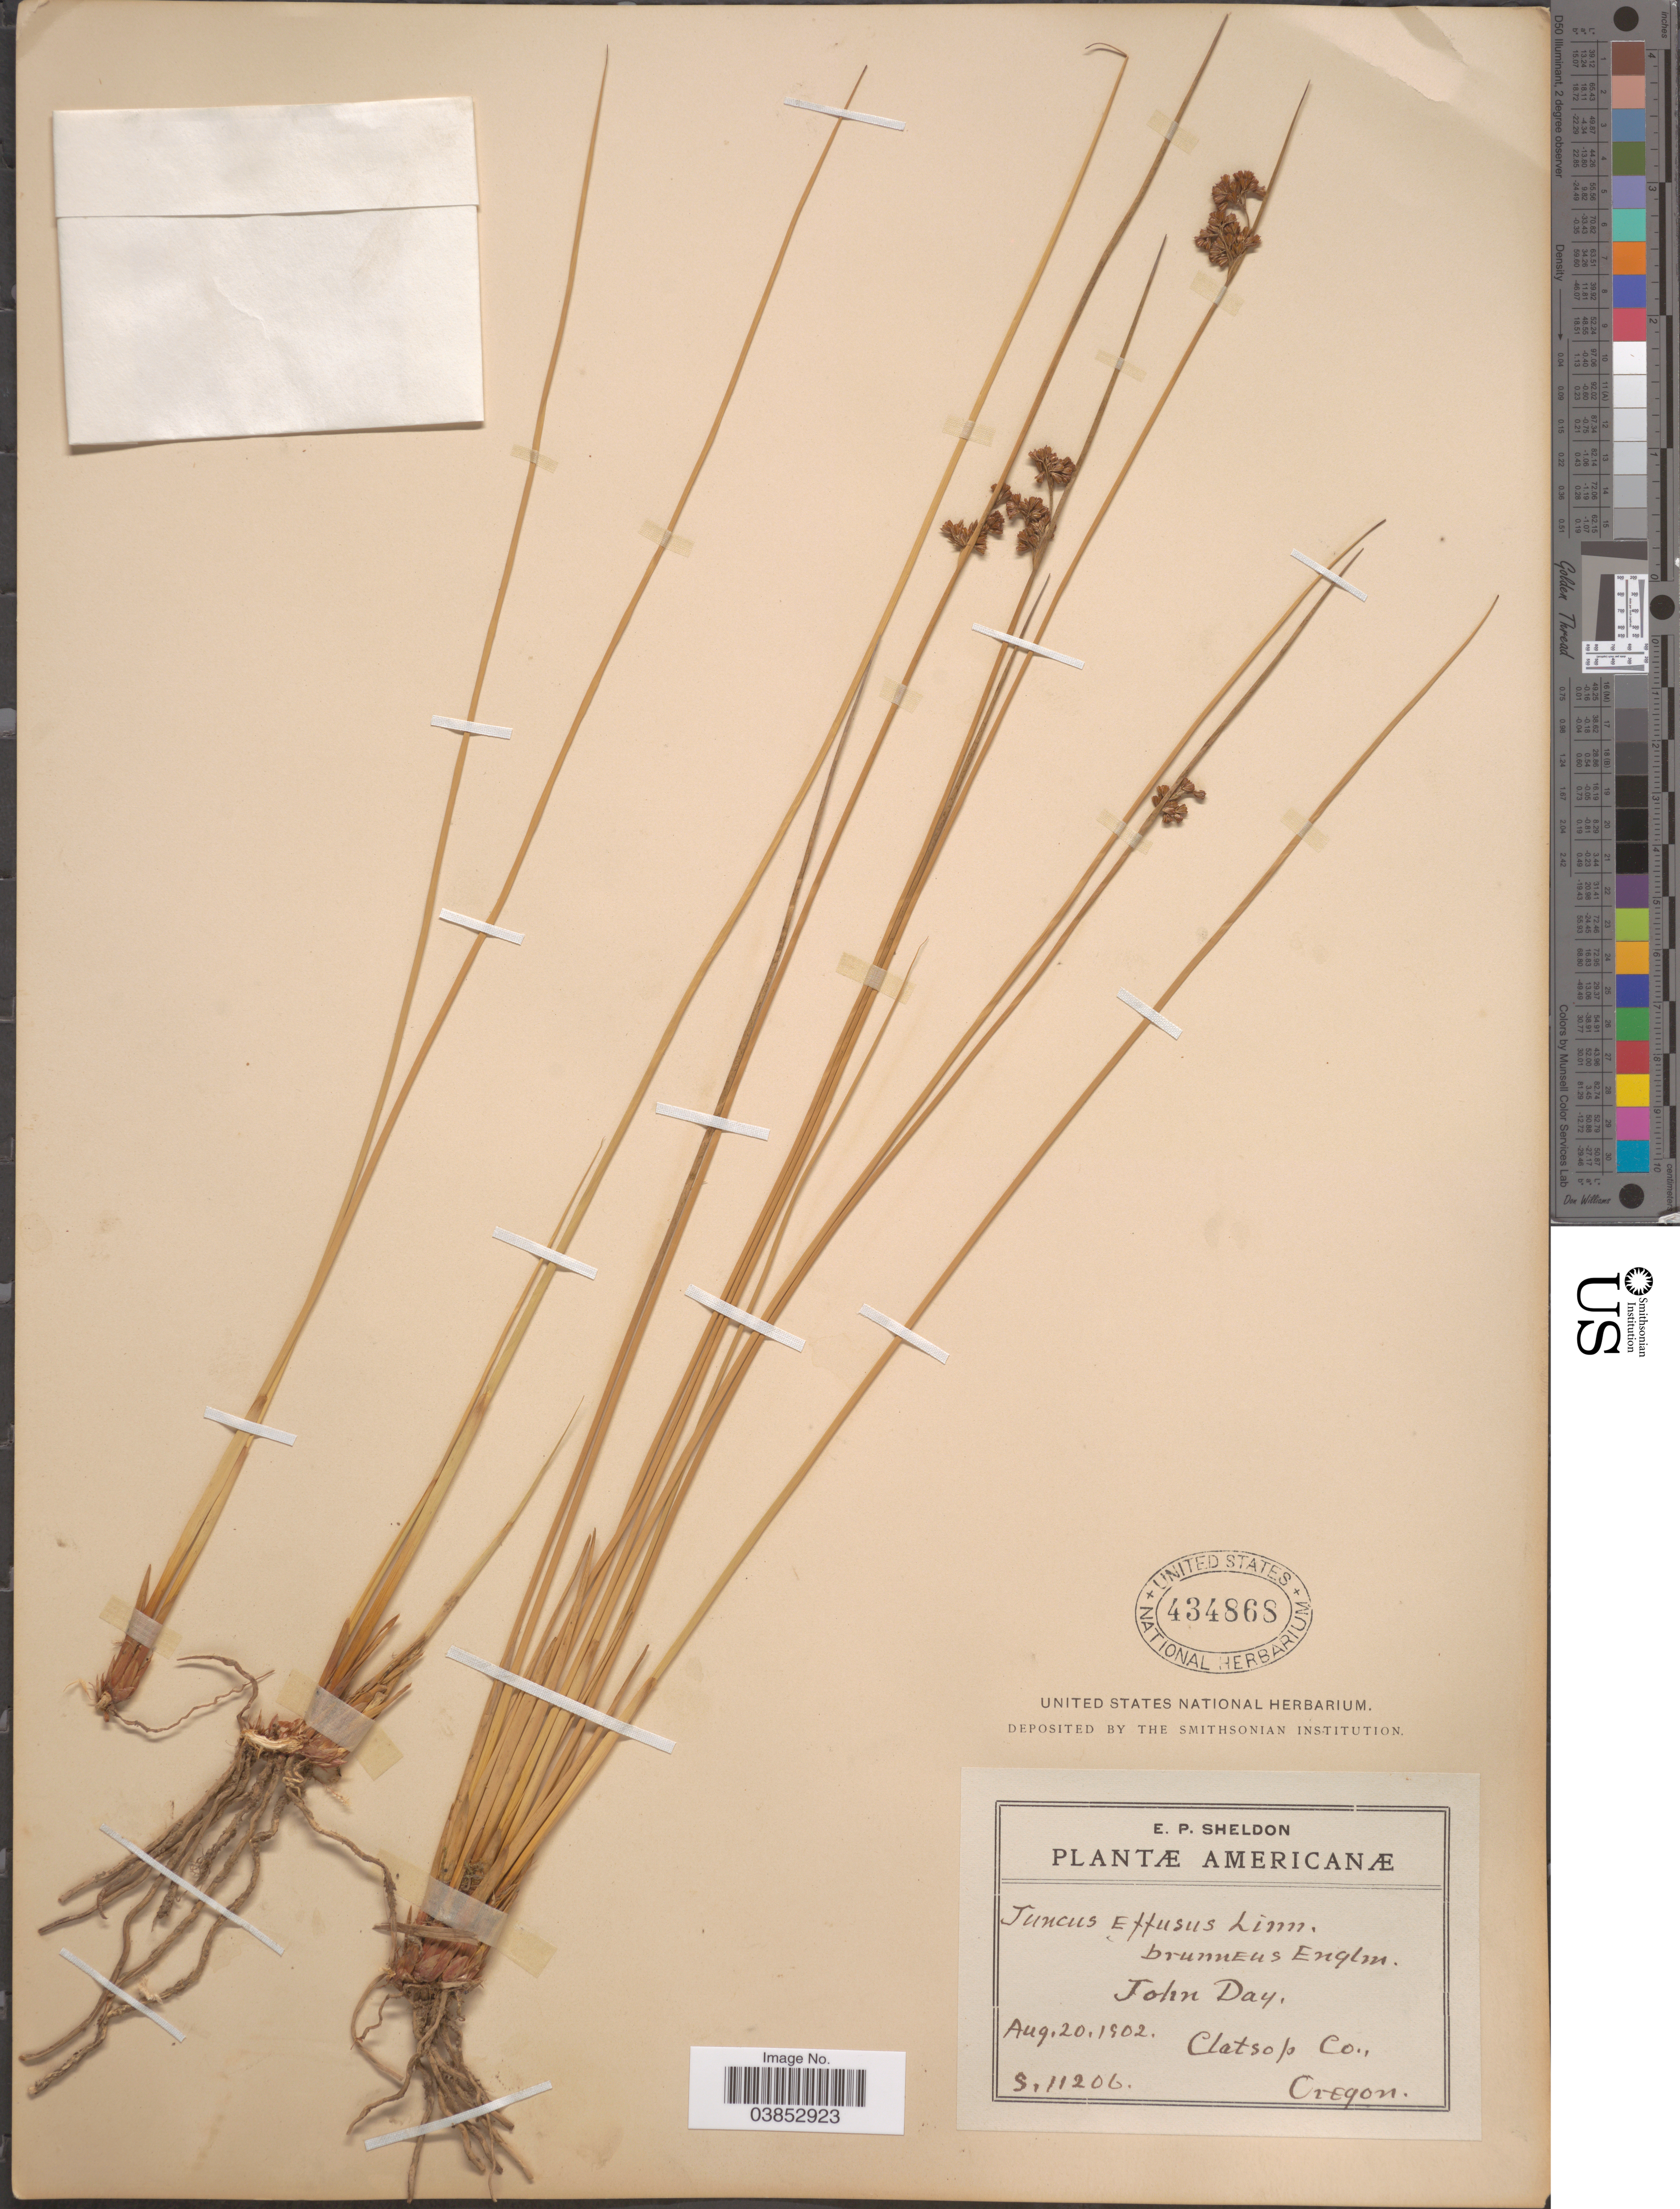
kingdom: Plantae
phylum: Tracheophyta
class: Liliopsida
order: Poales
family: Juncaceae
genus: Juncus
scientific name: Juncus effusus var. brunneus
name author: Engelm.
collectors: E. P. Sheldon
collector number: S11206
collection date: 1902-08-20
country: United States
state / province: Oregon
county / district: Clatsop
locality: John Day, Clatsop Co.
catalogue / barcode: US 434868